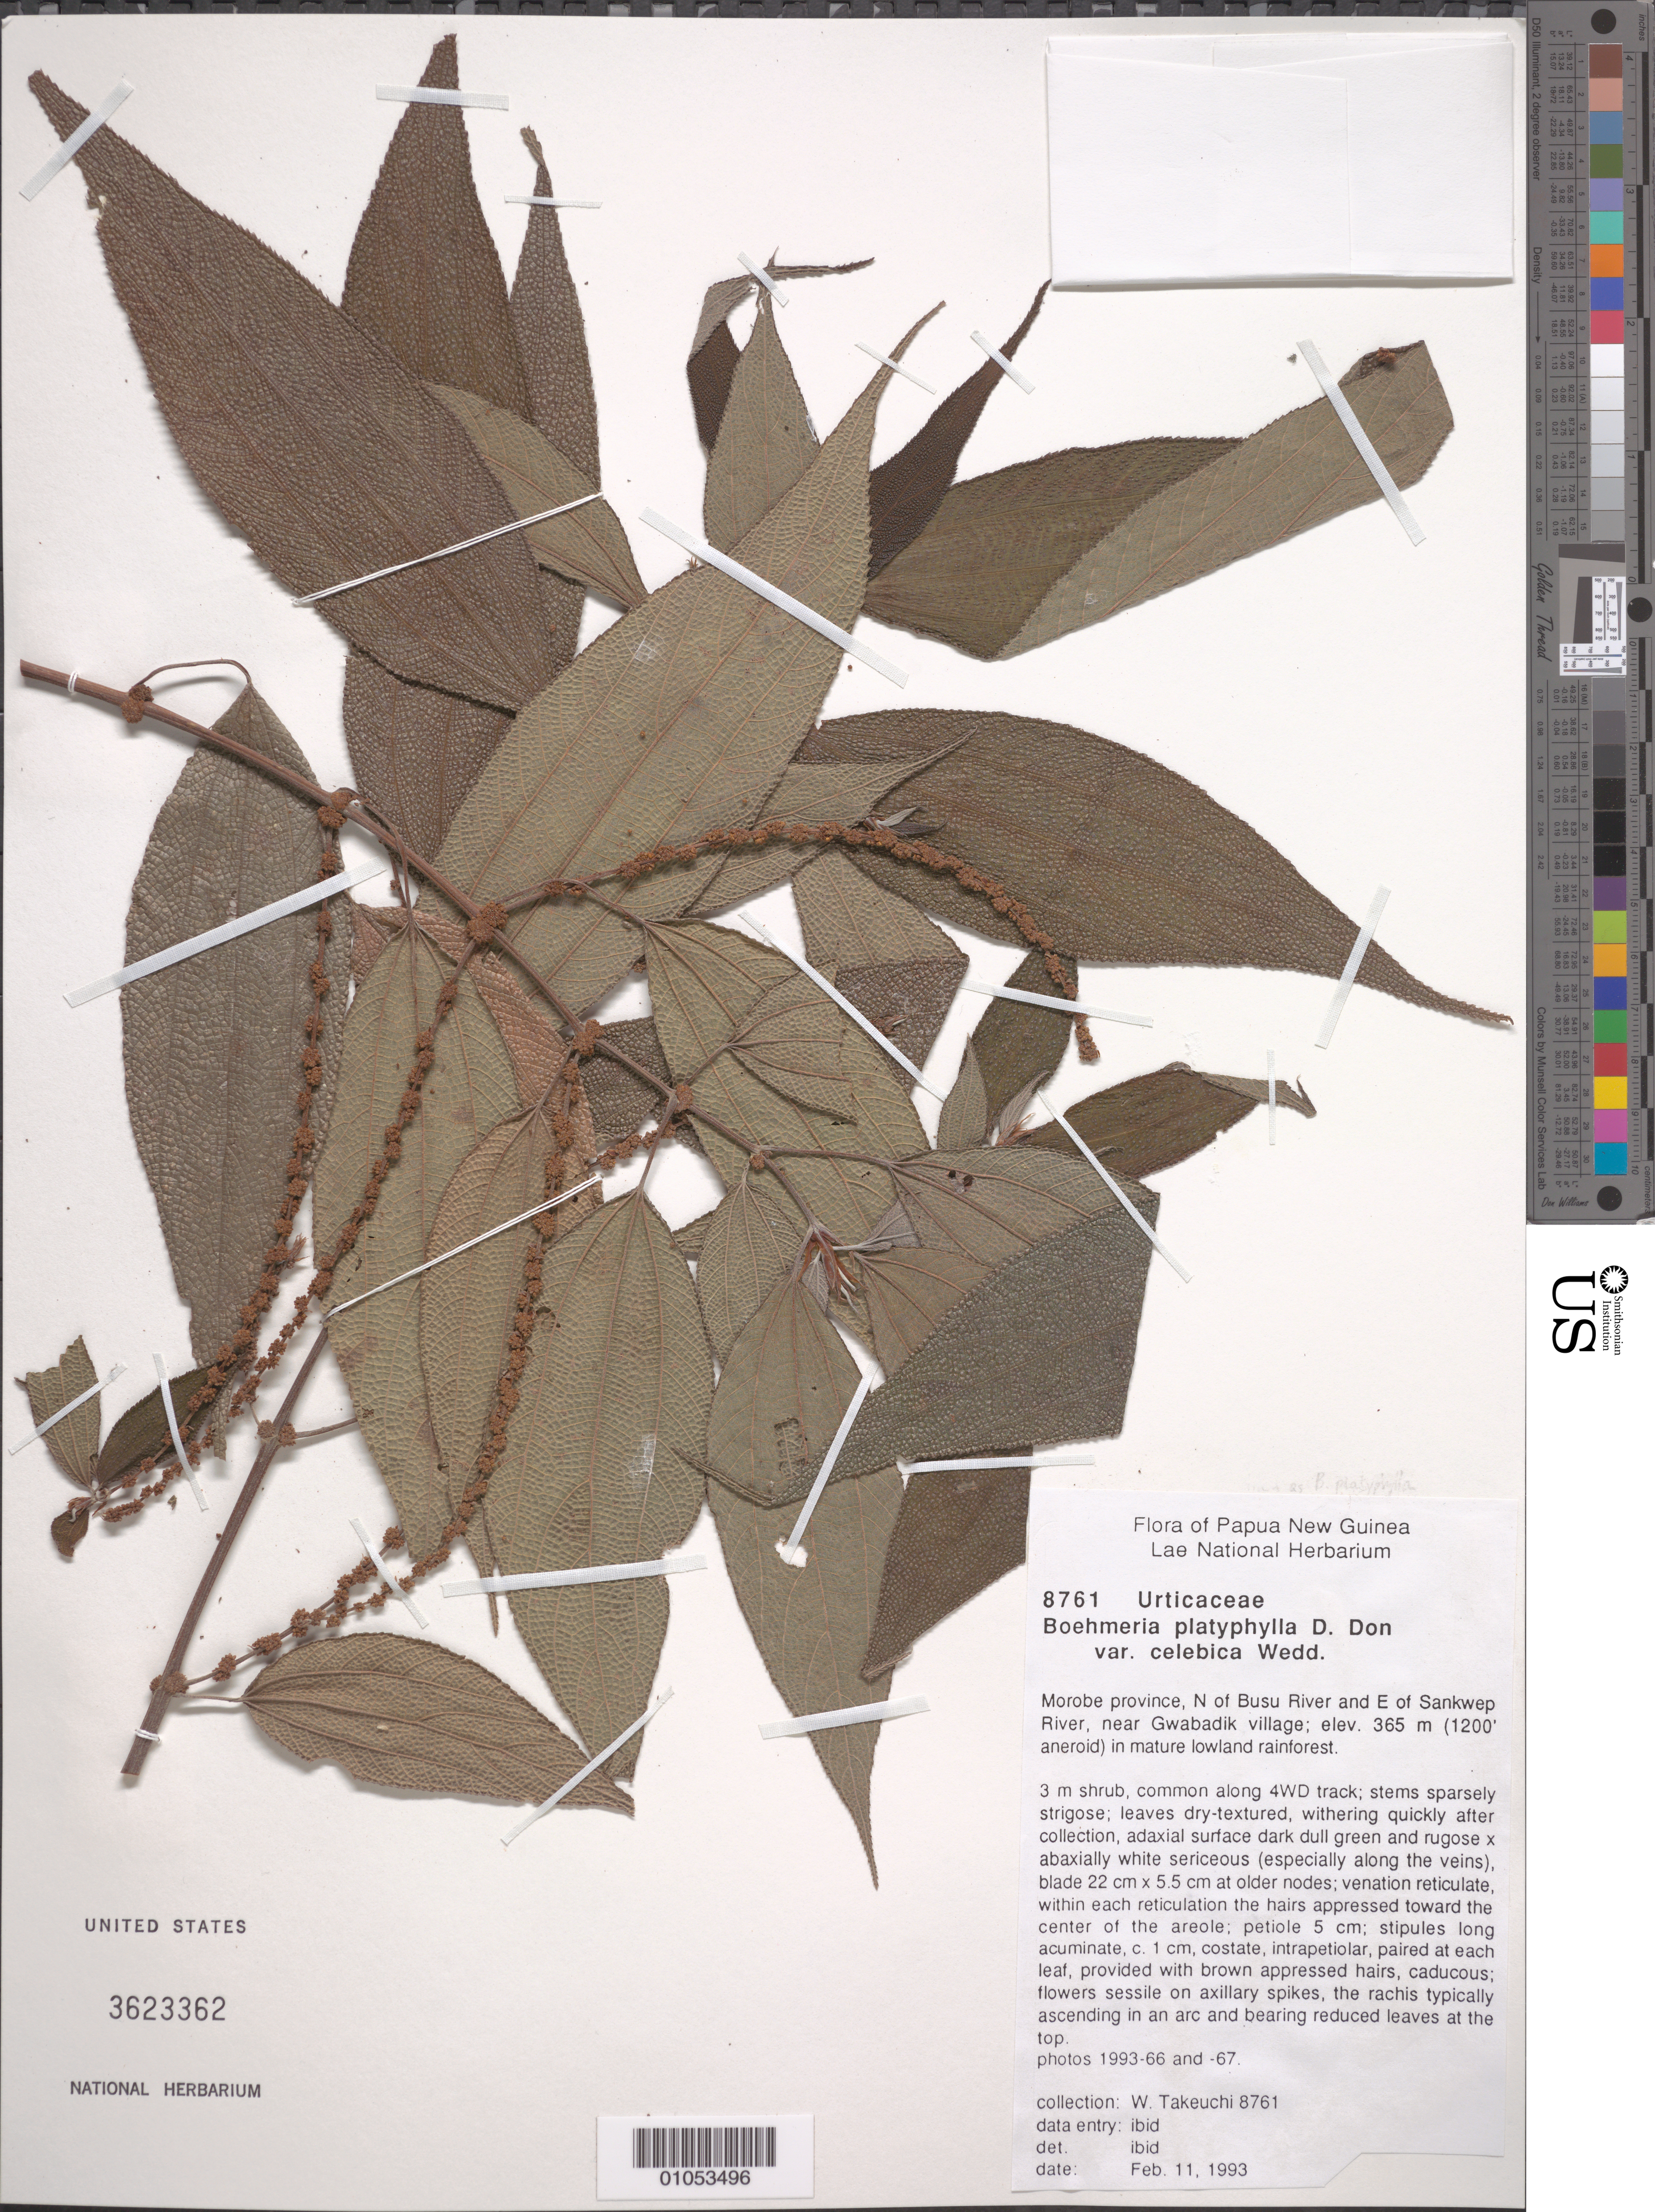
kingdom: Plantae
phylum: Tracheophyta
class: Magnoliopsida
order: Rosales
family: Urticaceae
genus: Boehmeria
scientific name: Boehmeria celebica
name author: Blume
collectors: W. N. Takeuchi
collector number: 8761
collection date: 1993-02-11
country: Papua New Guinea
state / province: Morobe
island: New Guinea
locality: N of Busu River and E of Sankwep River, near Gwabadik village.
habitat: Mature lowland rainforest.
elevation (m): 365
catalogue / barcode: US 3623362